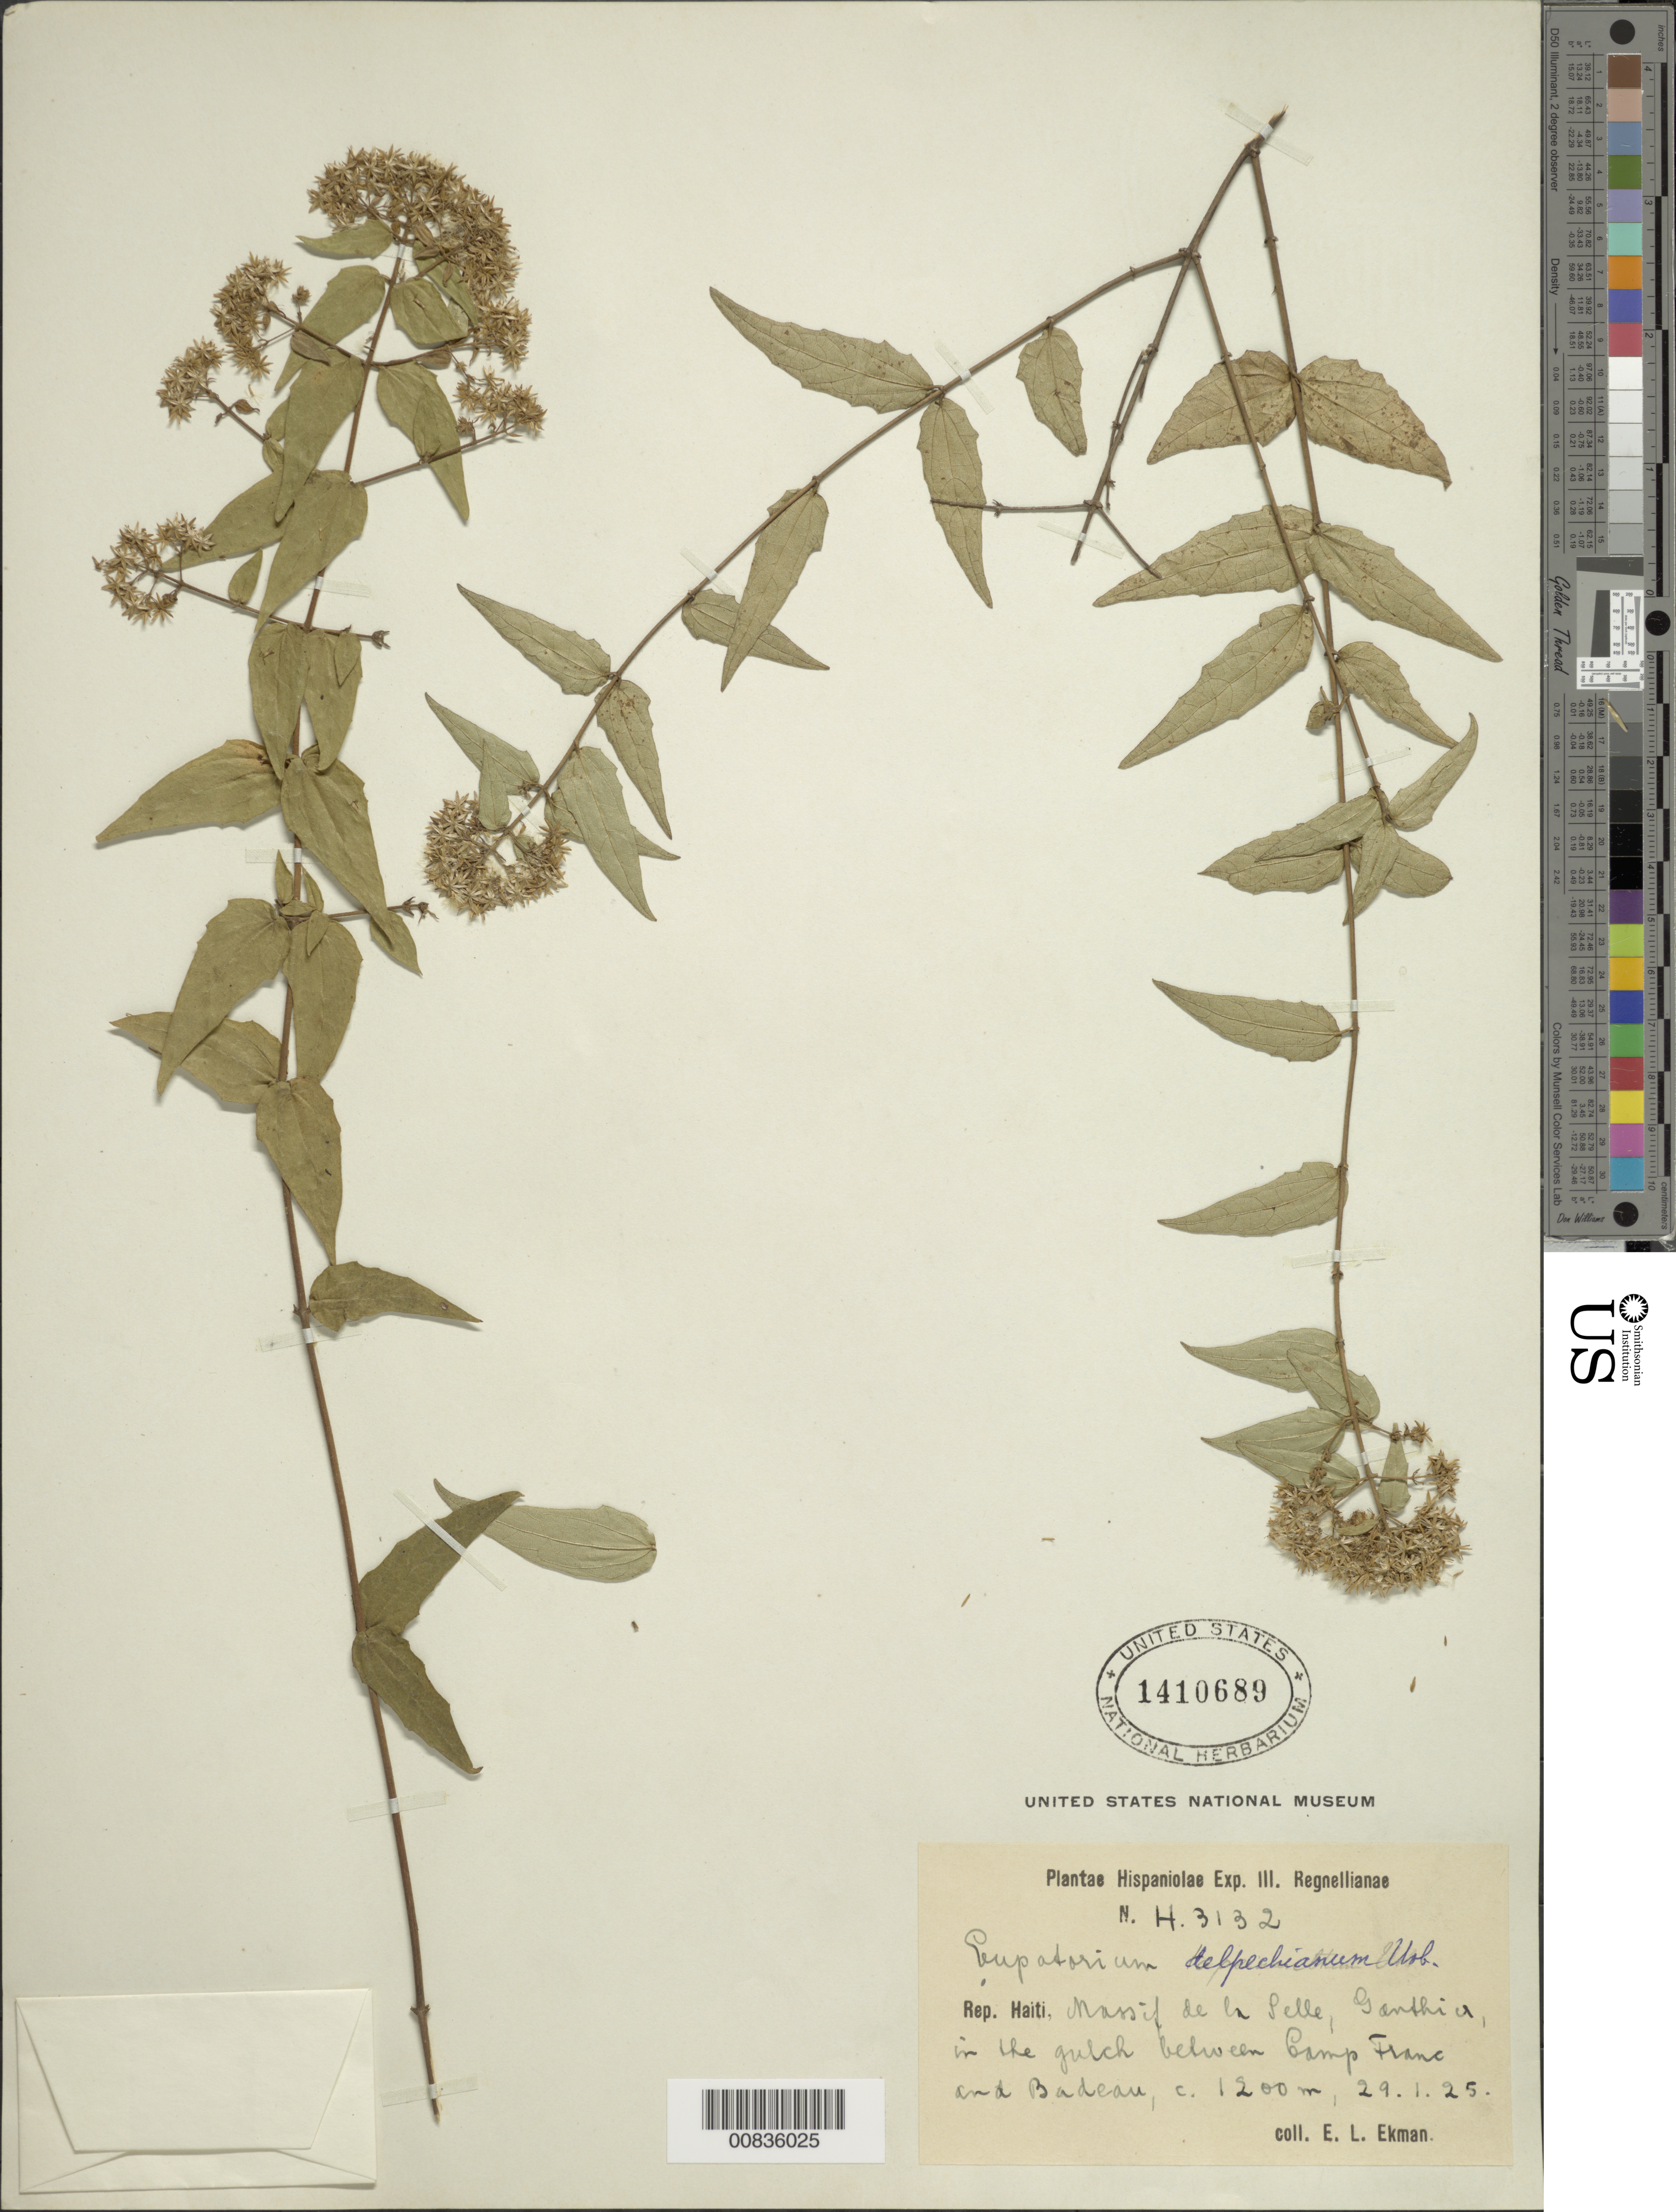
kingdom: Plantae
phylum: Tracheophyta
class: Magnoliopsida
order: Asterales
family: Asteraceae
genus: Koanophyllon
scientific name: Koanophyllon delpechianum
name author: (Urb. & Ekman) R.M. King & H. Rob.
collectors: E. L. Ekman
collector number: H 3132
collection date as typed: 29 Jan 1925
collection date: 1925-01-29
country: Haiti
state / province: Ouest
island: Hispaniola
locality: Massif de la Selle, Ganthier, between Camp Franc and Badeau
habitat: In the gulch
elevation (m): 1200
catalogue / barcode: US 1410689